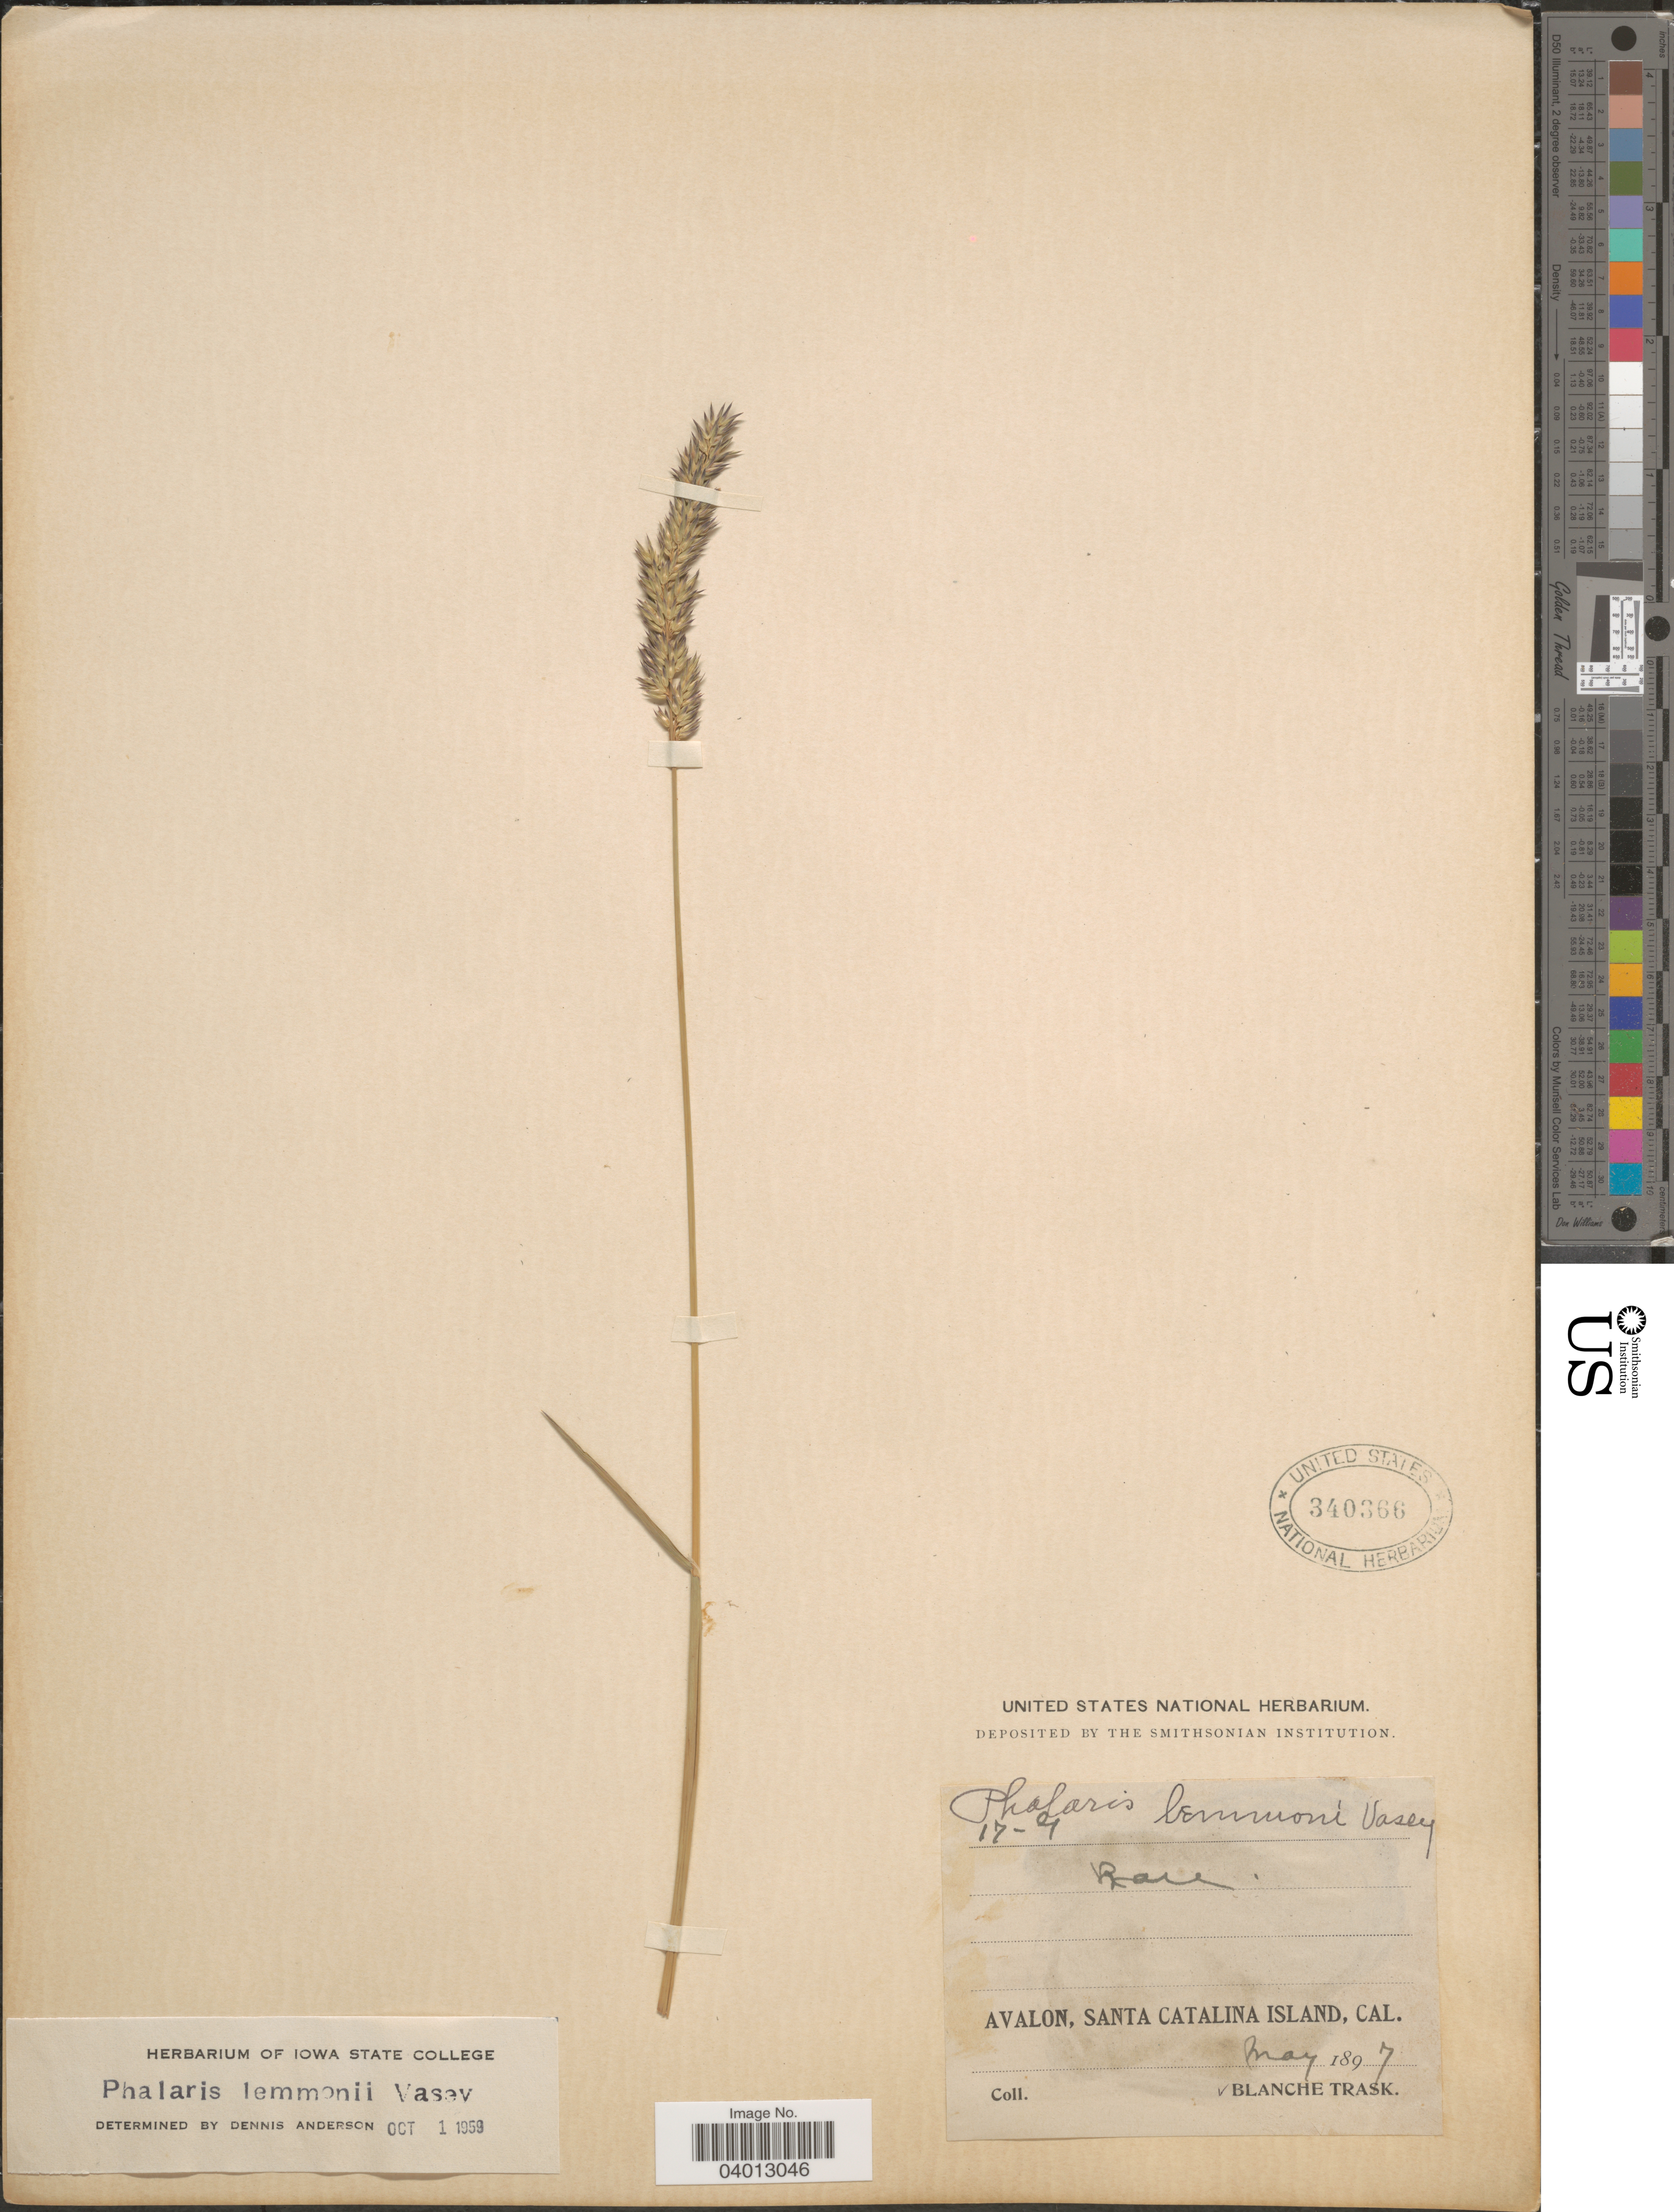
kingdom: Plantae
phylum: Tracheophyta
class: Liliopsida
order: Poales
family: Poaceae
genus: Phalaris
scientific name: Phalaris lemmonii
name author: Vasey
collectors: B. Trask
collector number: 17-9*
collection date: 1897-05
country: United States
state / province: California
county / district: Los Angeles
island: Santa Catalina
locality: Avalon, Santa Catalina Island.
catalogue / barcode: US 340366